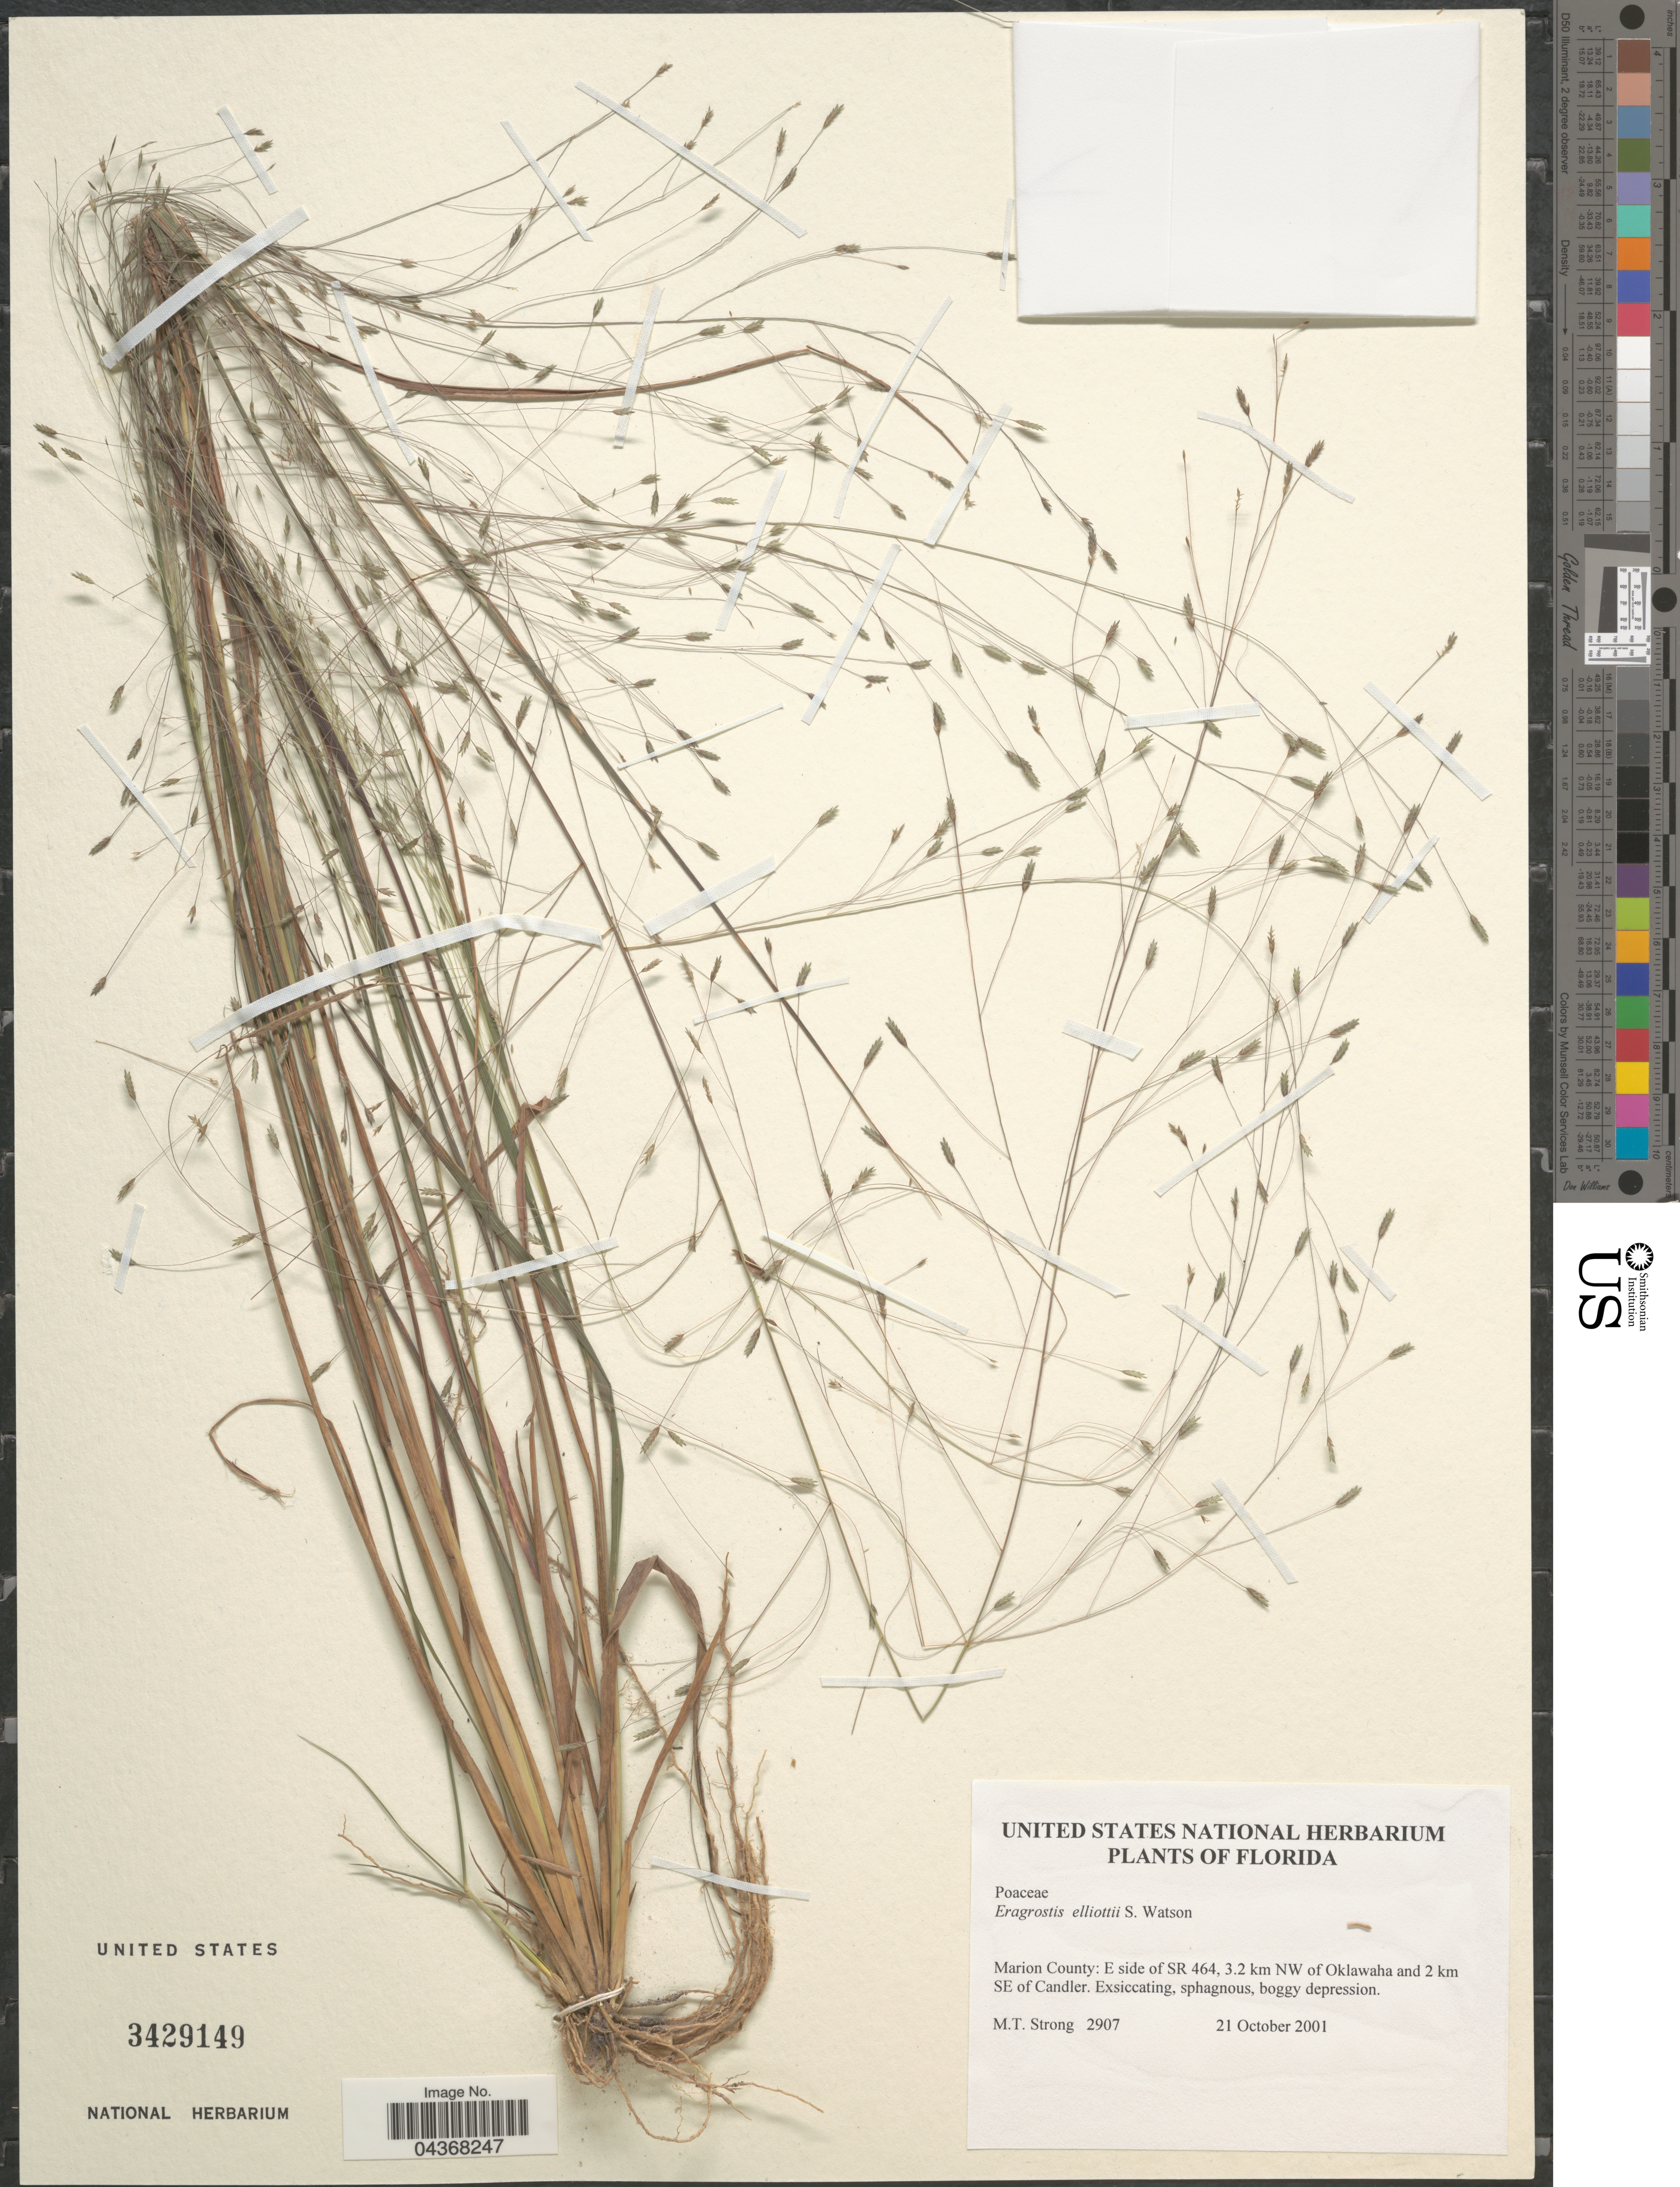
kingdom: Plantae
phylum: Tracheophyta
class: Liliopsida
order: Poales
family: Poaceae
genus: Eragrostis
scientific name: Eragrostis elliottii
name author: S. Watson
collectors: M. T. Strong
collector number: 2907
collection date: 2001-10-21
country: United States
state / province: Florida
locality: Marion County: E side of SR 464, 3.2 km NW of Oklawaha and 2 km SE of Candler.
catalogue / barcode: US 3429149